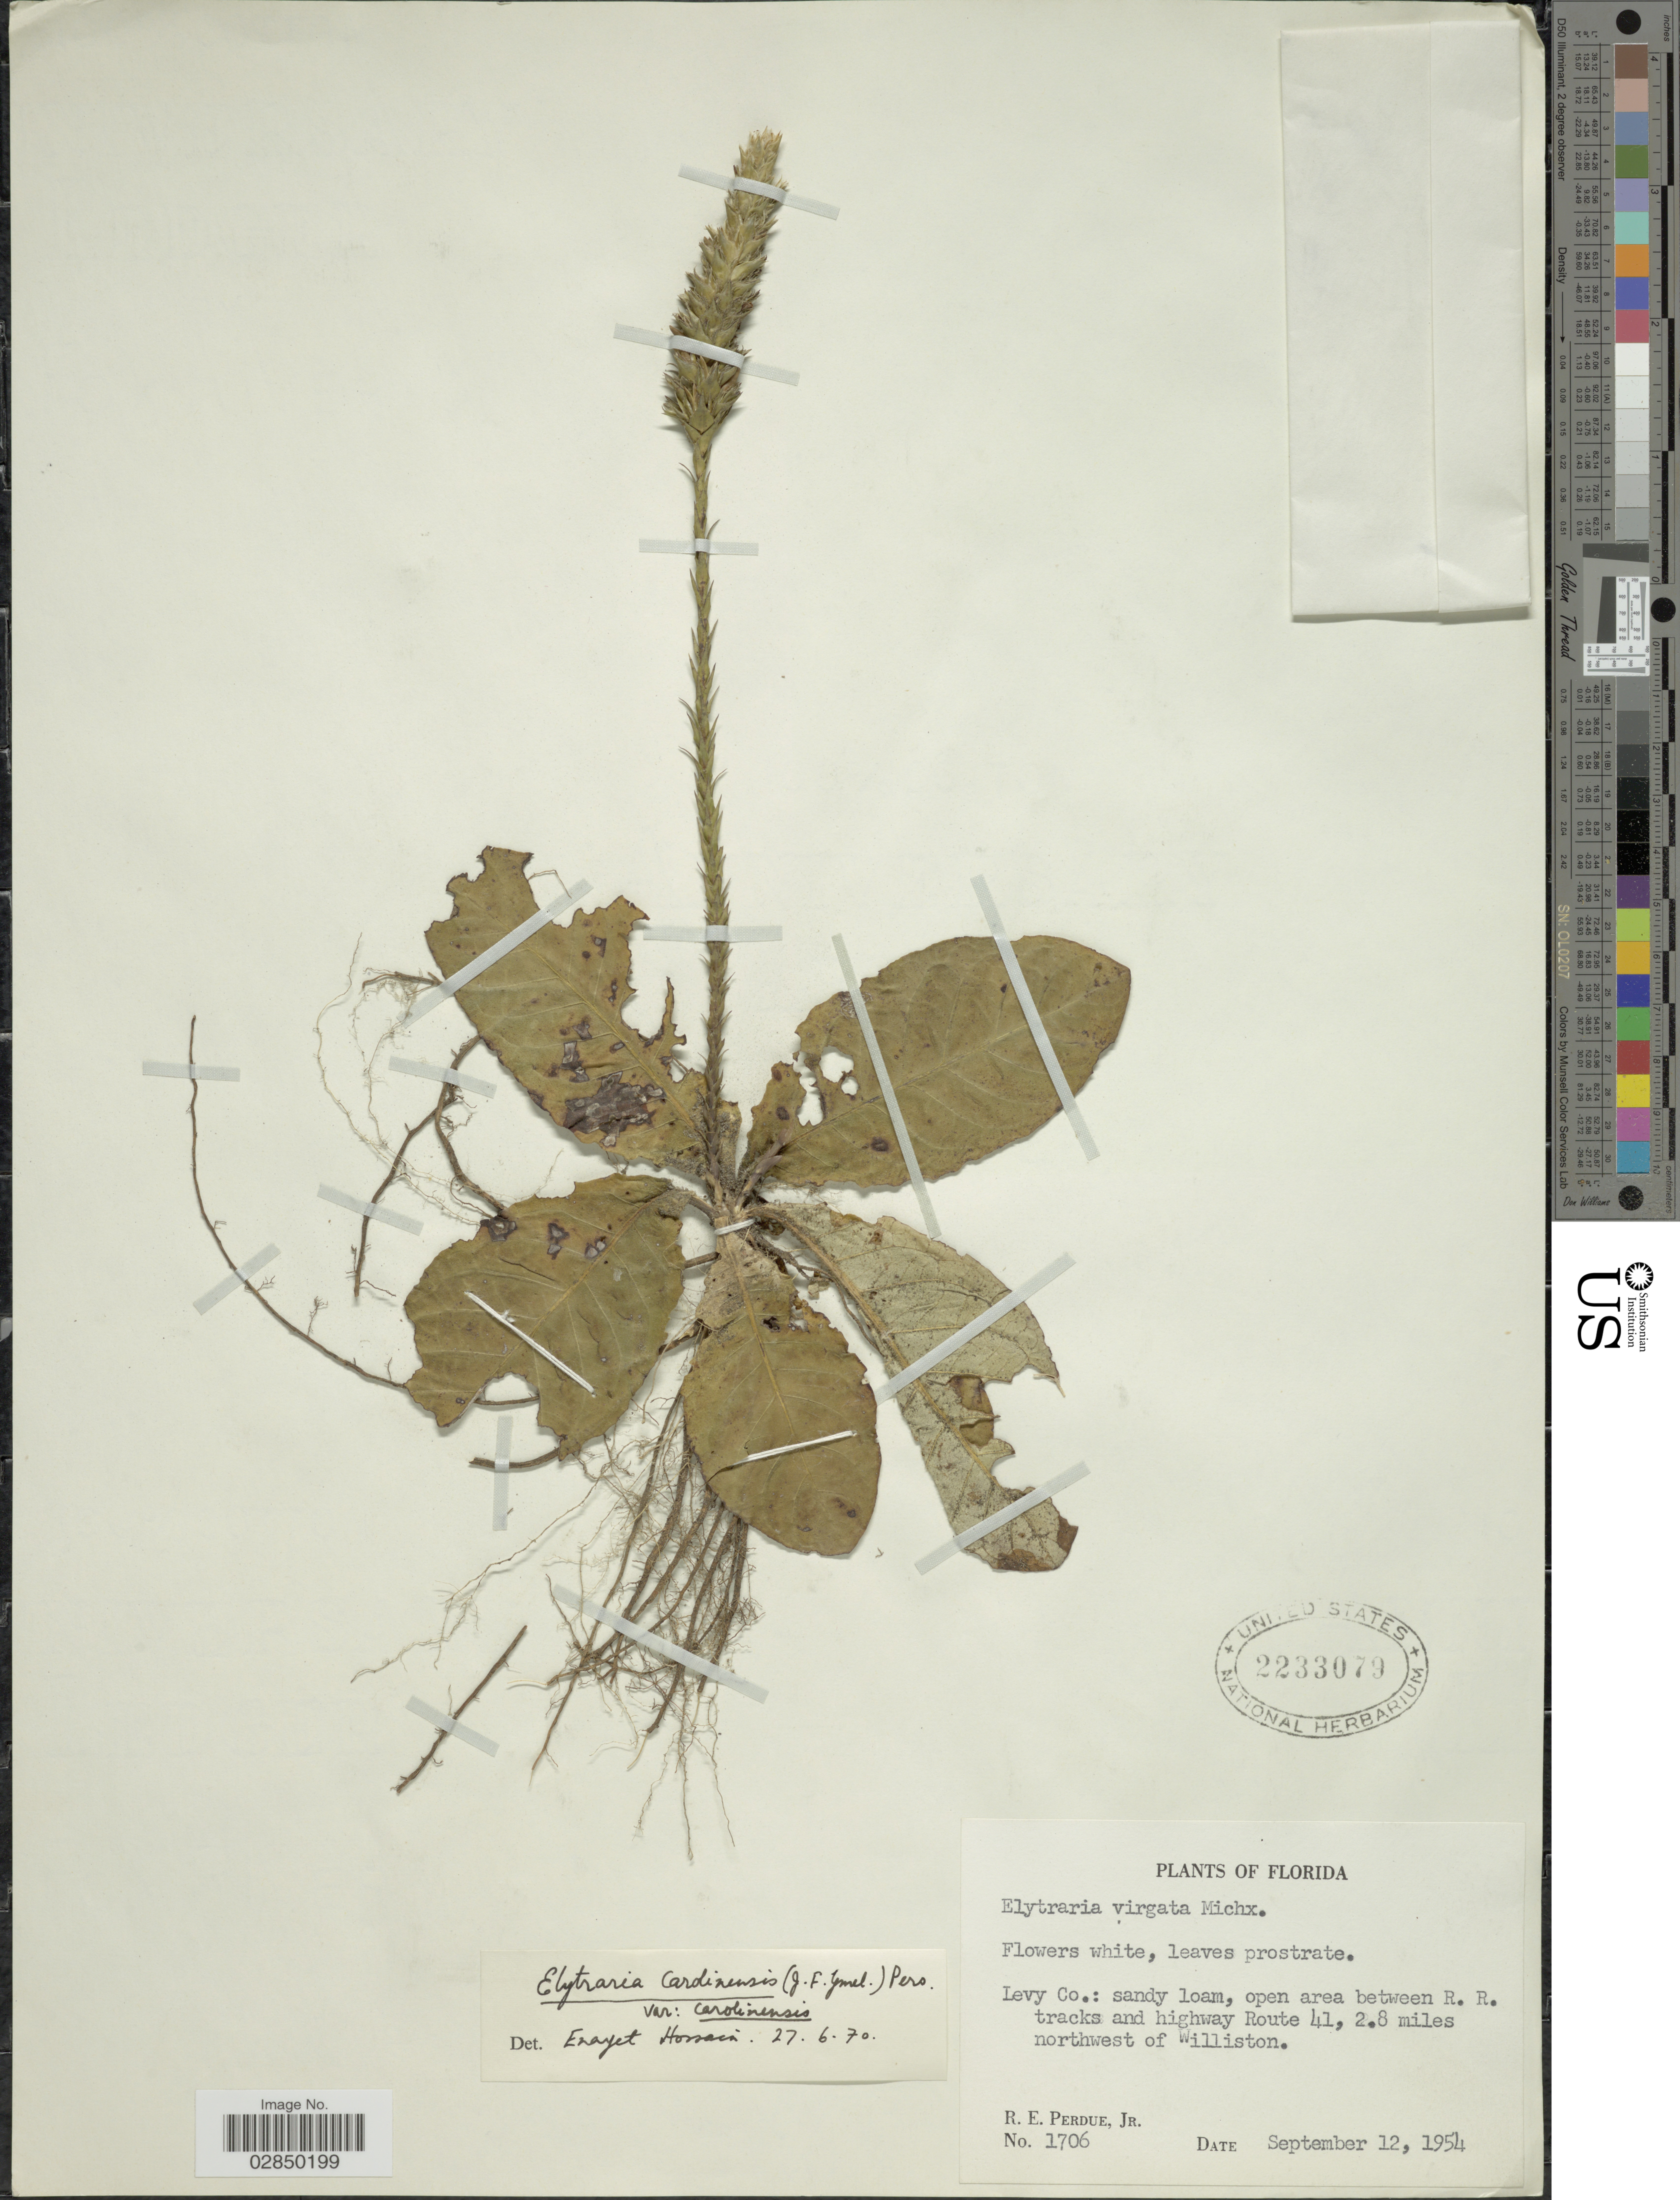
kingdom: Plantae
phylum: Tracheophyta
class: Magnoliopsida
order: Lamiales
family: Acanthaceae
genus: Elytraria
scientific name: Elytraria caroliniensis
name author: (J.F. Gmel.) Pers.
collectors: R. E. Perdue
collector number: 1706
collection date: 1954-09-12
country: United States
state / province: Florida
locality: Levy Co.: open area between R. R. tracks and highway Route 41, 2.8 miles northwest of Williston.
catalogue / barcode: US 2233079